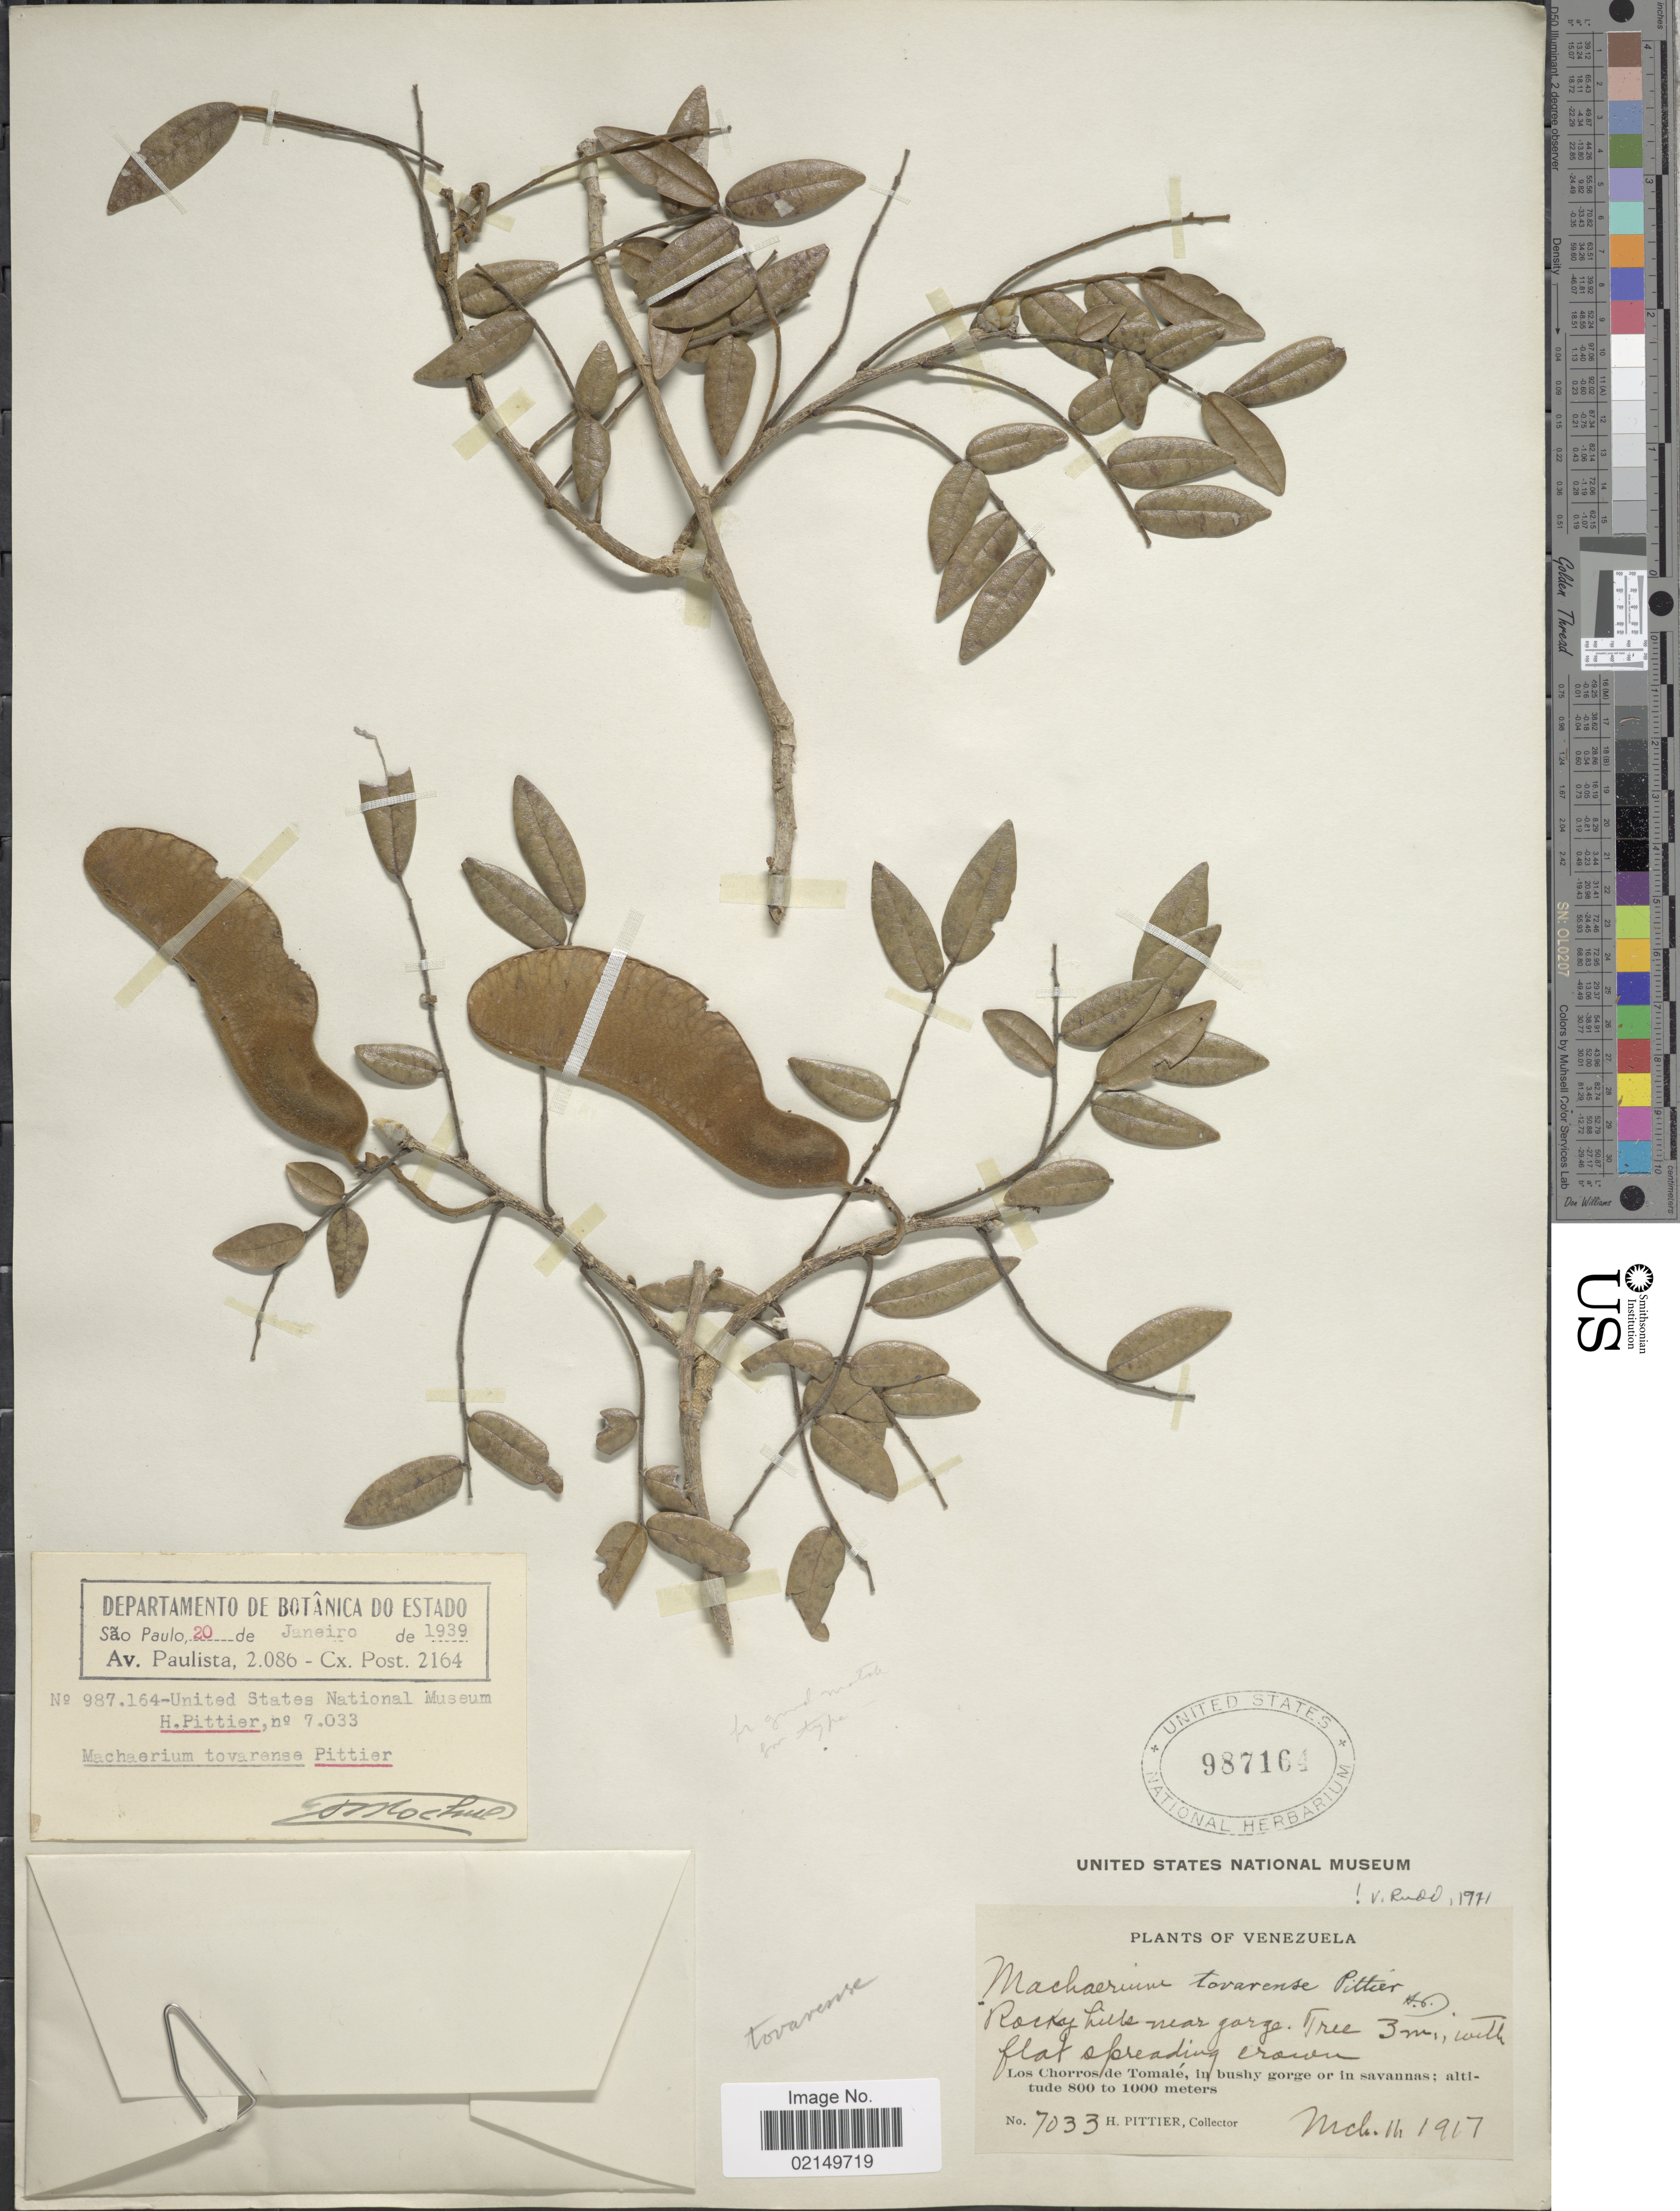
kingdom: Plantae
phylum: Tracheophyta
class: Magnoliopsida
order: Fabales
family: Fabaceae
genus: Machaerium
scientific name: Machaerium tovarense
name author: Pittier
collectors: H. F. Pittier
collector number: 7033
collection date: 1917-03-11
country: Venezuela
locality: Los Chorros de Tomale, in bushy gorge or in savannas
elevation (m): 800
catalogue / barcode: US 987164